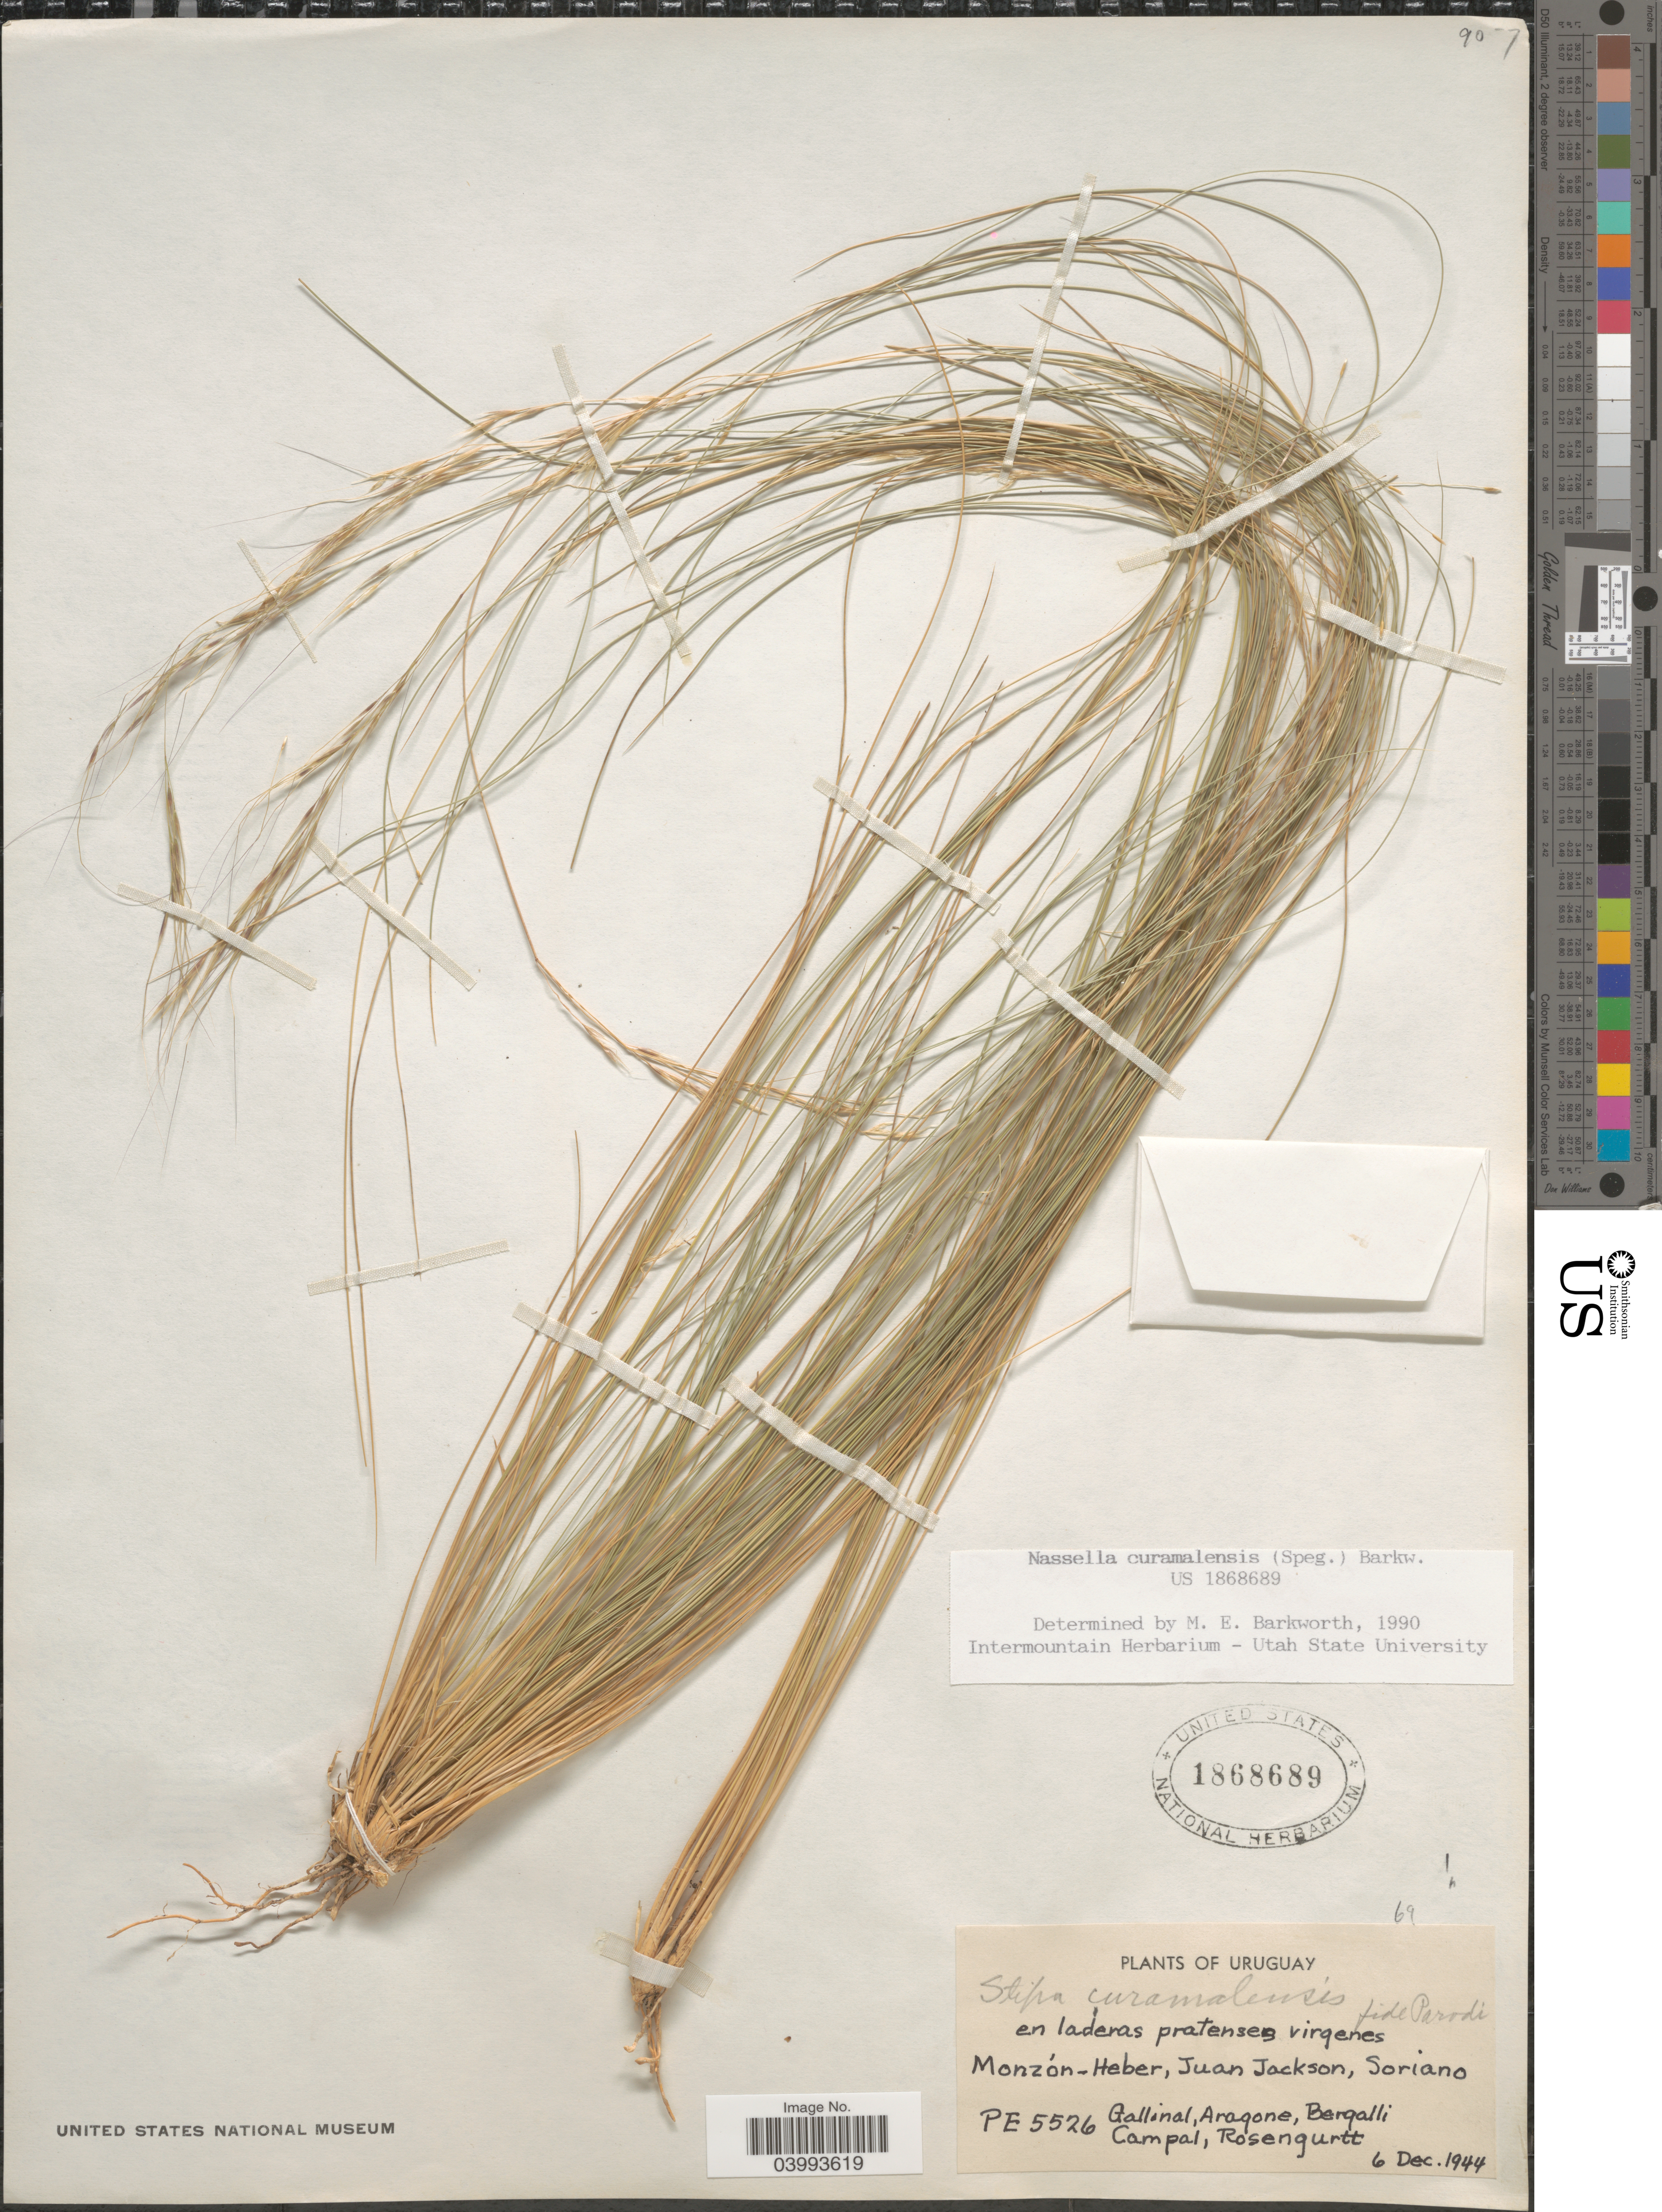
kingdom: Plantae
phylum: Tracheophyta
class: Liliopsida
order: Poales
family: Poaceae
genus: Nassella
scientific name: Nassella curamalalensis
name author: (Speg.) Barkworth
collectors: -. Gallinal, -- Aragone, -- Bergalli, -- Campal & Rosengurtt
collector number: PE5526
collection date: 1944-12-06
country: Uruguay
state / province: Soriano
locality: Monzón-Heber, Juan Jackson.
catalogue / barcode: US 1868689